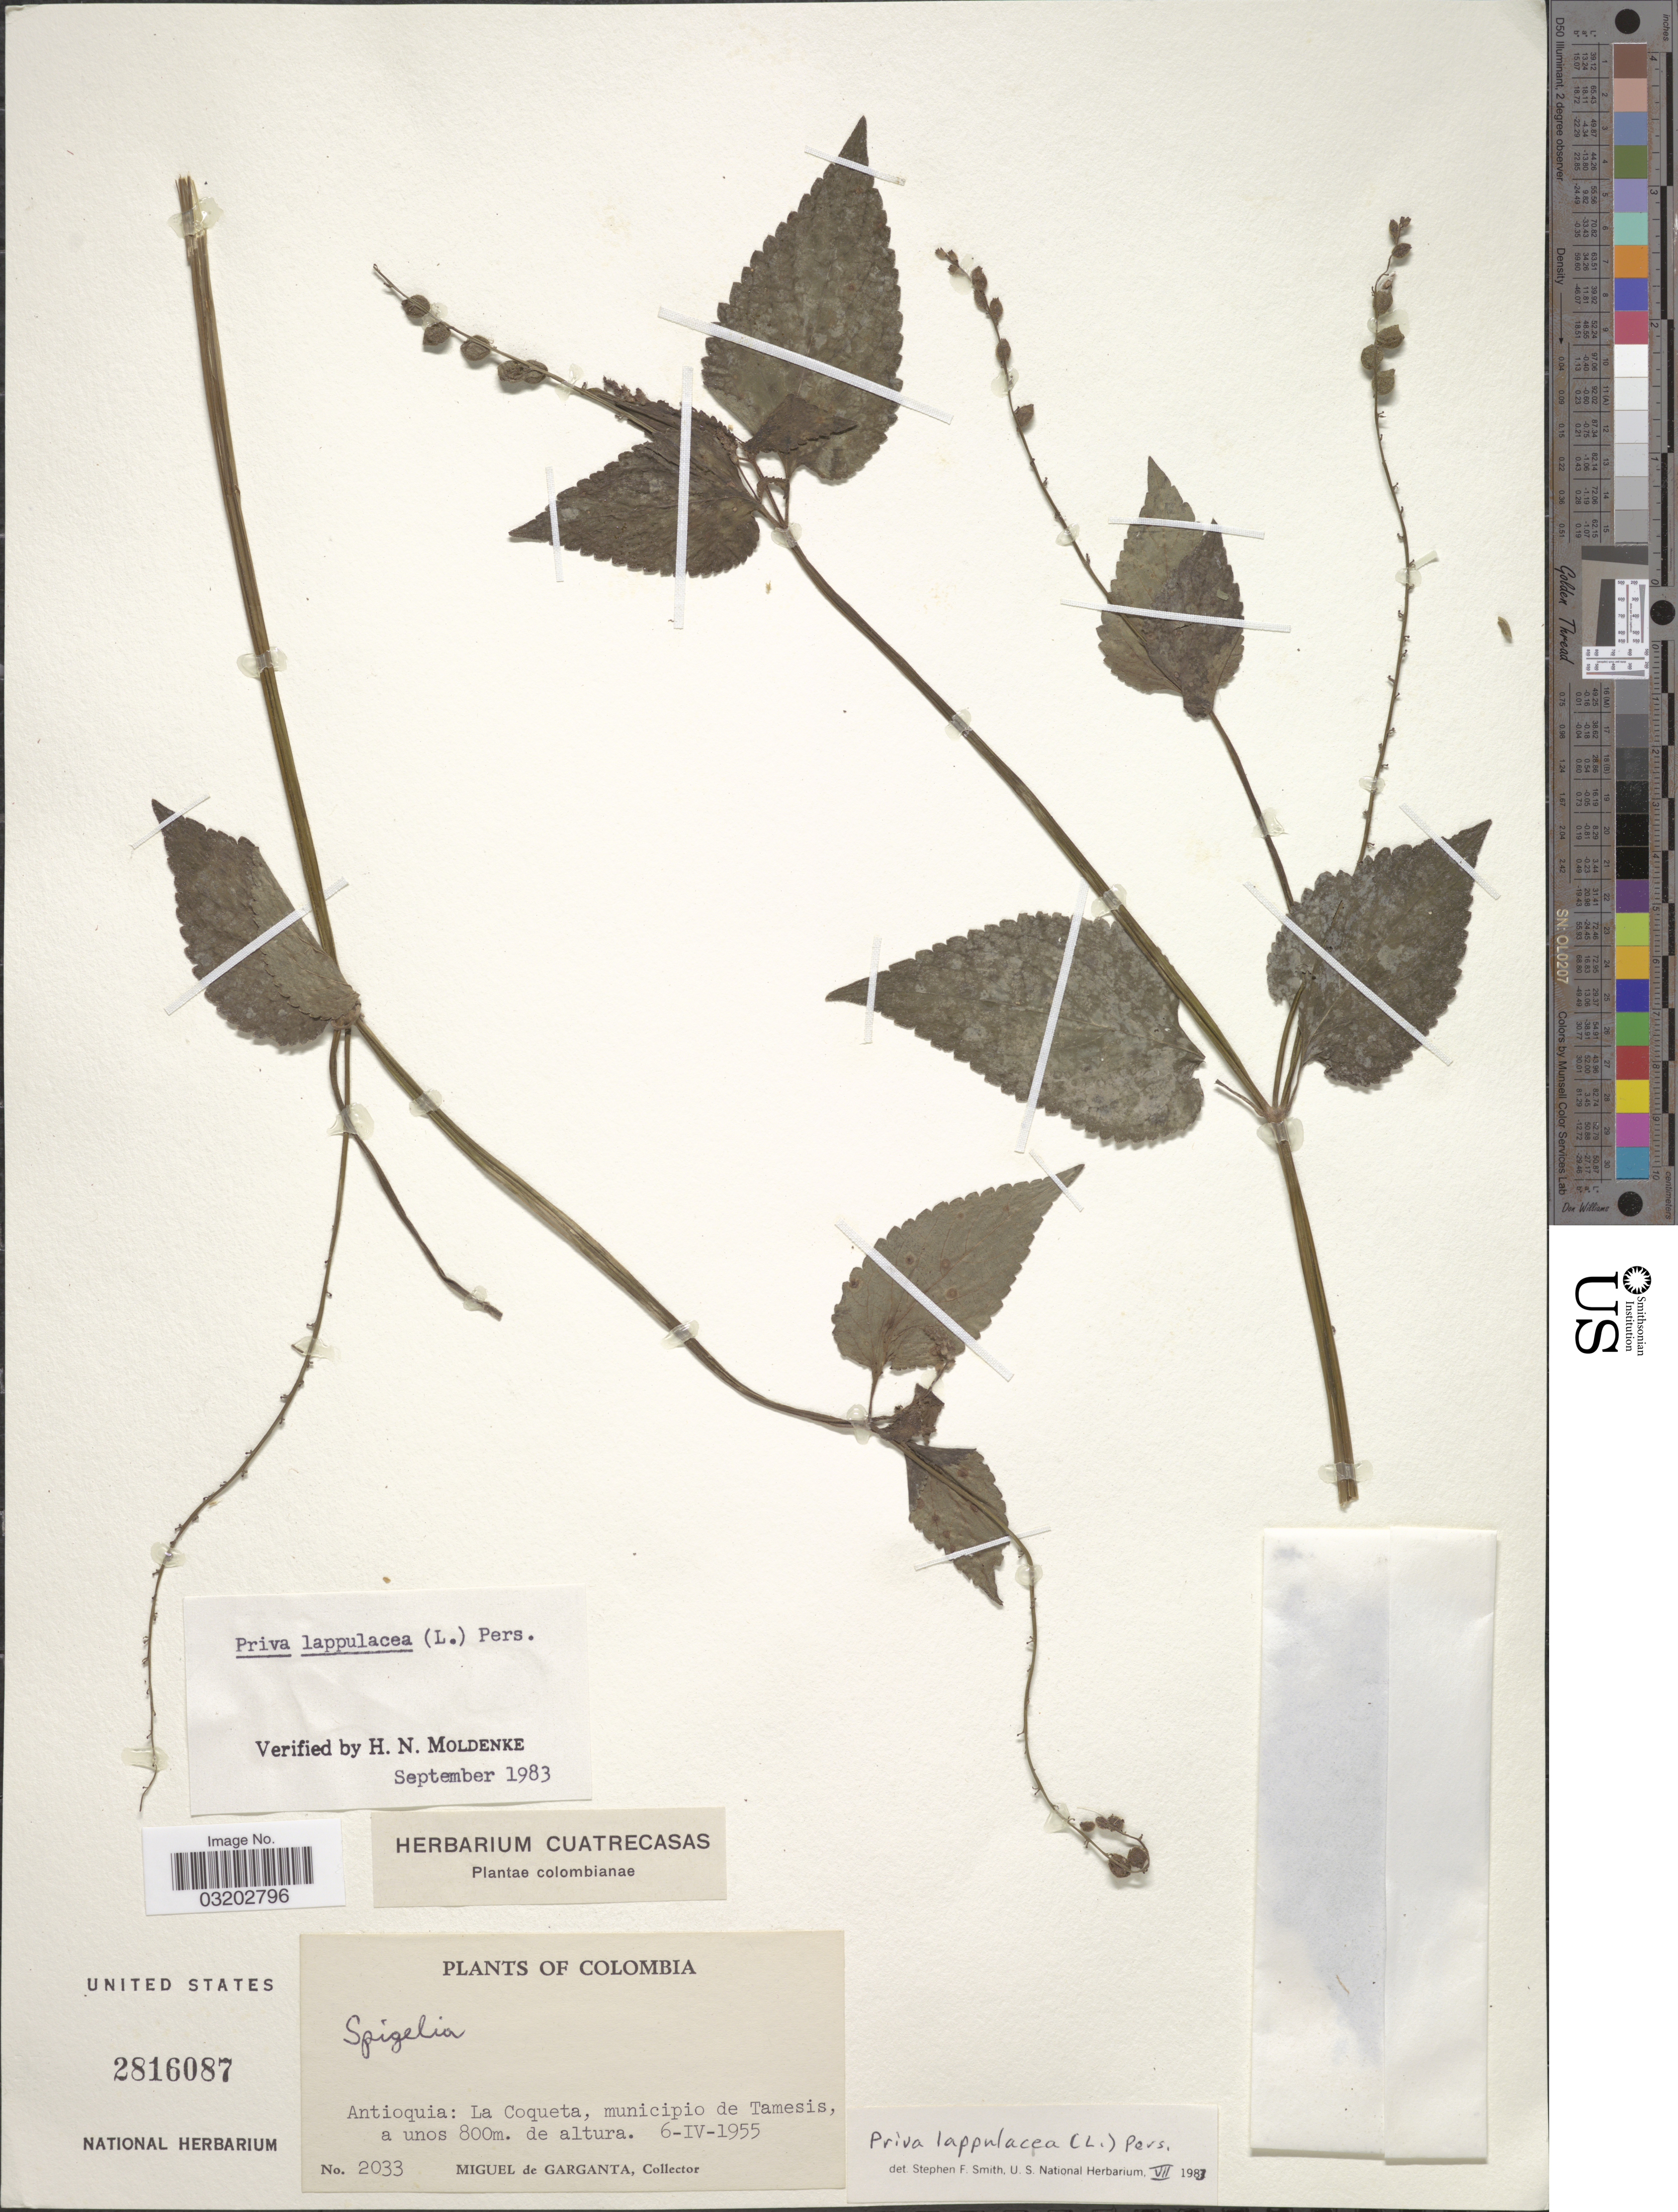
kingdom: Plantae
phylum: Tracheophyta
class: Magnoliopsida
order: Lamiales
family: Verbenaceae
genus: Priva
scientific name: Priva lappulacea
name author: (L.) Pers.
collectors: M. Garganta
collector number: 2033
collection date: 1955-04-06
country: Colombia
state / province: Antioquia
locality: La Coqueta, municipio de Tamesis.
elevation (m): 800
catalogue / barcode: US 2816087